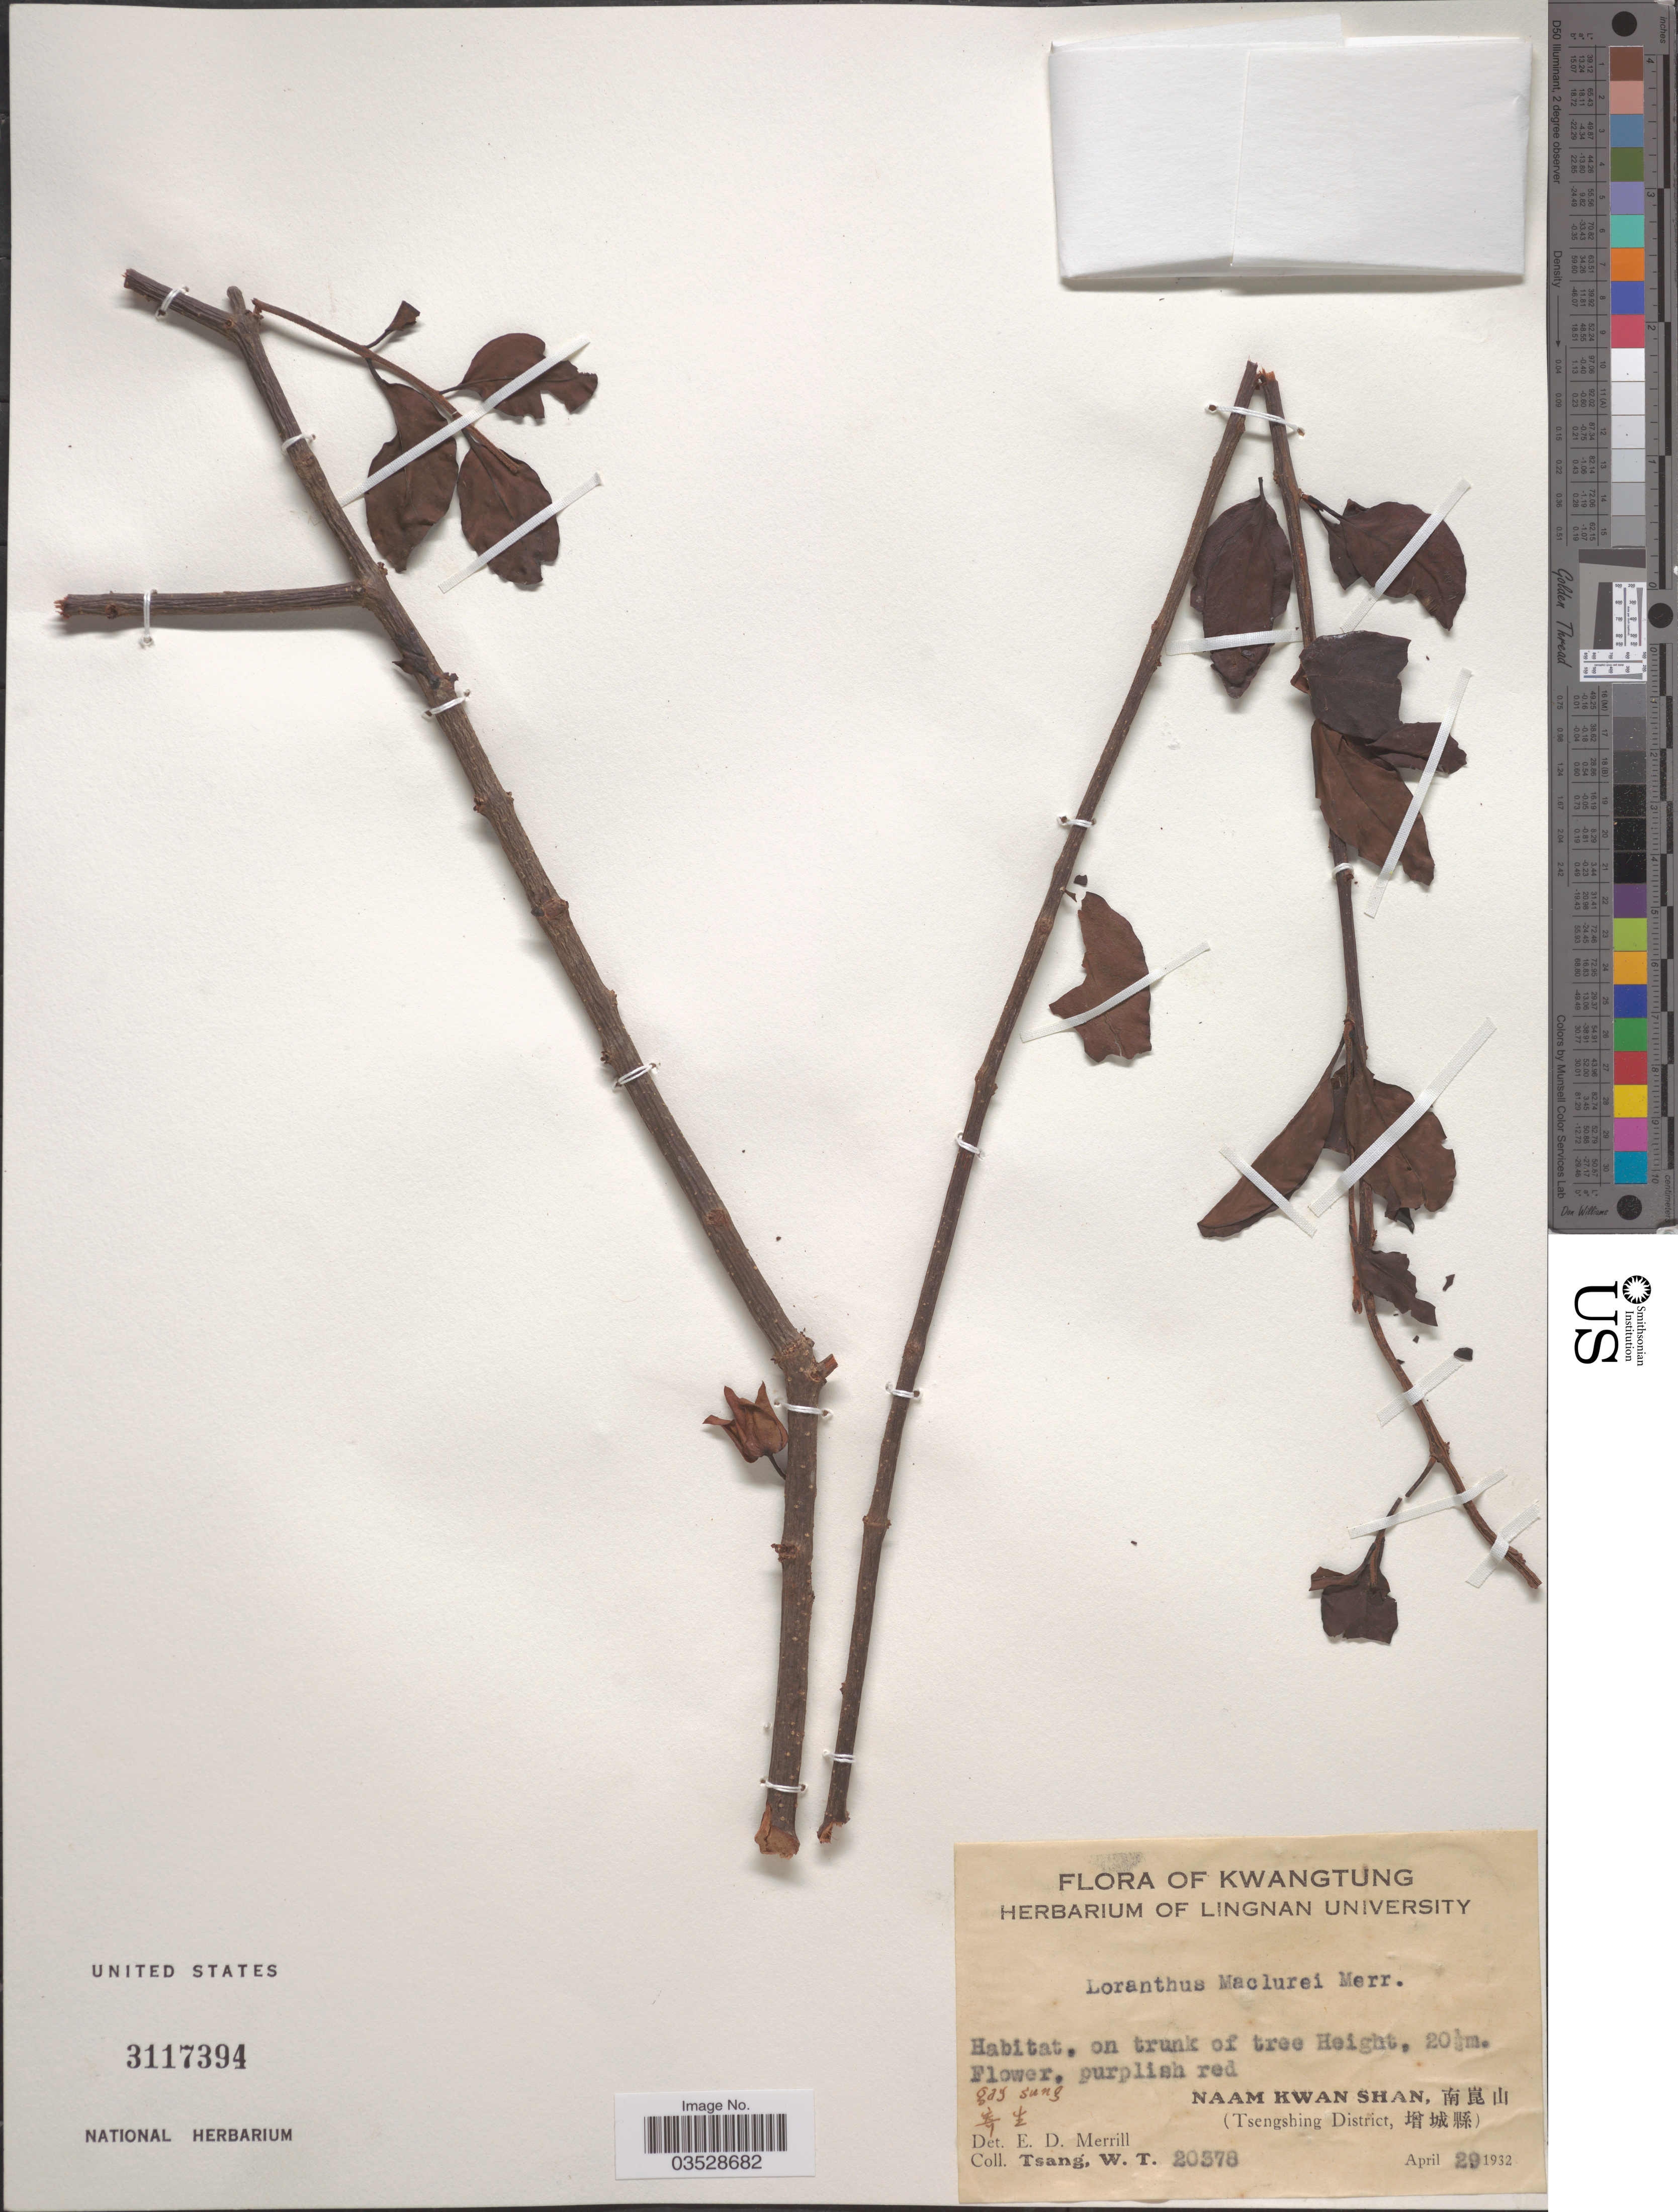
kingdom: Plantae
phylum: Tracheophyta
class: Magnoliopsida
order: Santalales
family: Loranthaceae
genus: Tolypanthus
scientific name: Tolypanthus maclurei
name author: Danser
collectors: W. T. Tsang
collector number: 20378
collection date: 1932-04-29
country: China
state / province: Guangdong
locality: Kwatung.Naam Kwan Shan, (Tsengshing District.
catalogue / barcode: US 3117394